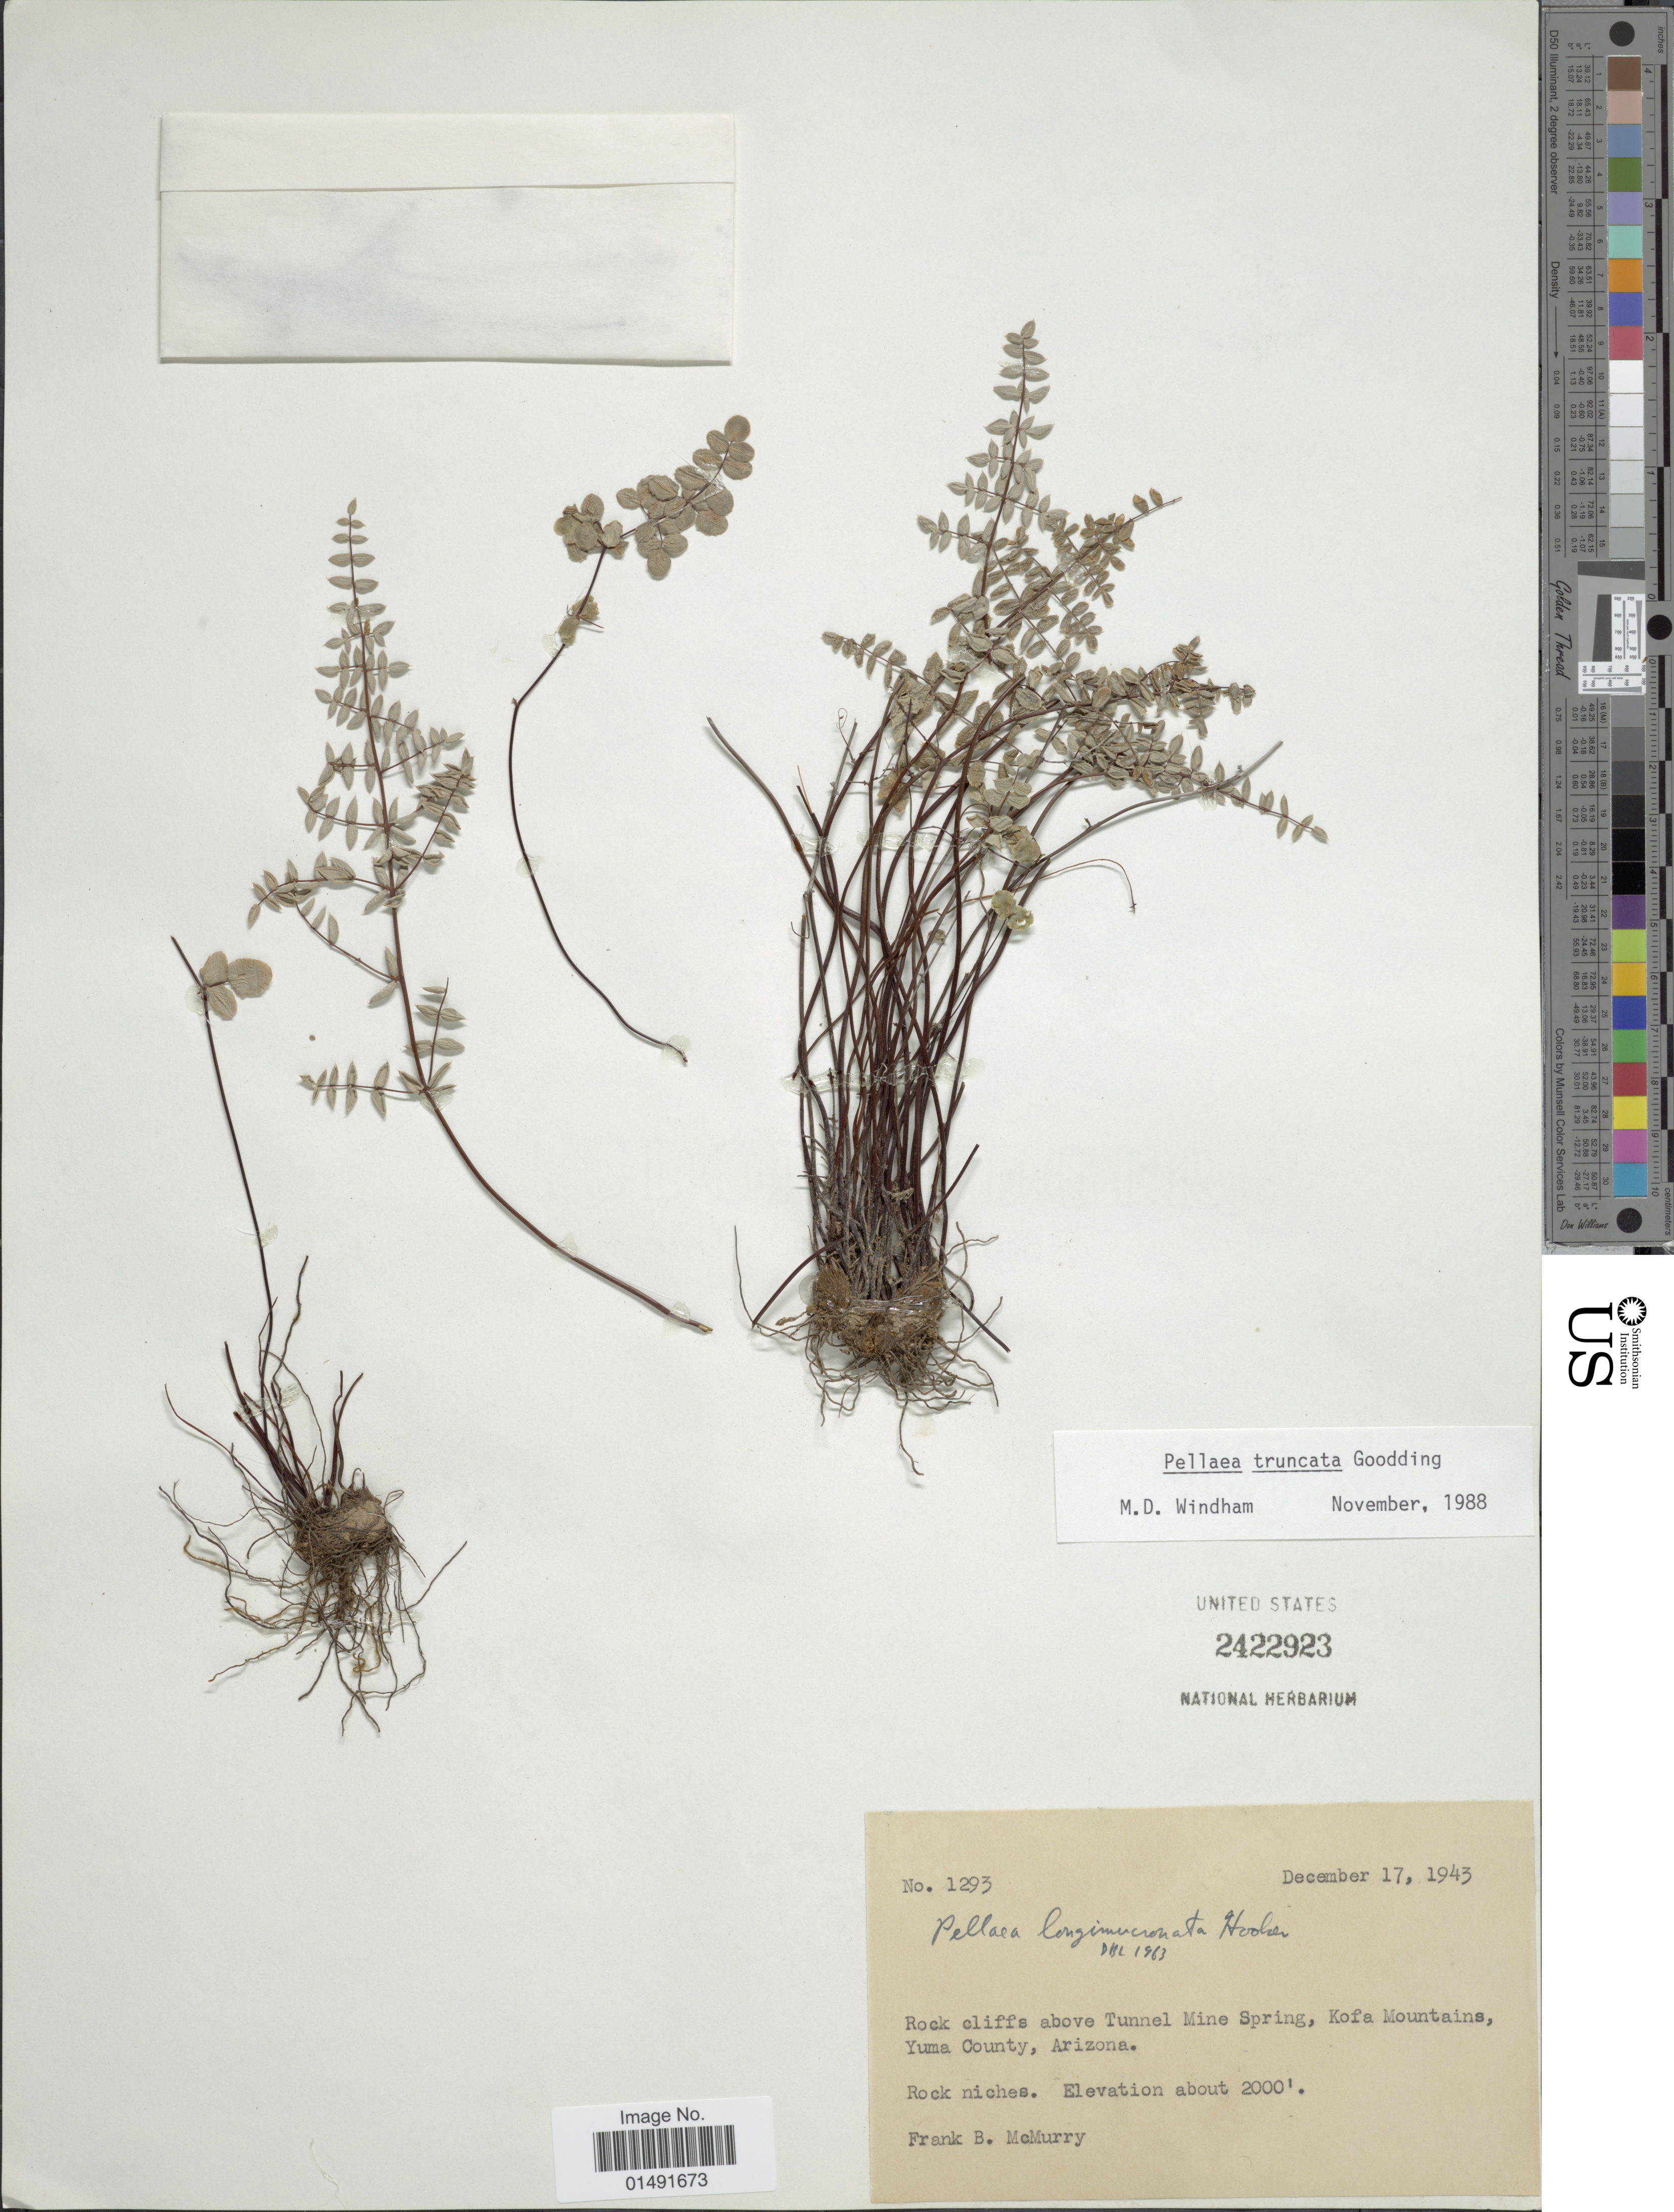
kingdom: Plantae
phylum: Tracheophyta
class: Polypodiopsida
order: Polypodiales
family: Pteridaceae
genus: Pellaea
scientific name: Pellaea truncata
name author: Goodd.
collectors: F. B. McMurry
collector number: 1293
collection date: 1943-12-17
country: United States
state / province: Arizona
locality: Rock cliffs above Tunnel Mine SPring, Kofa Mountains, Yuma County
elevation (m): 610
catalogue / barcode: US 2422923